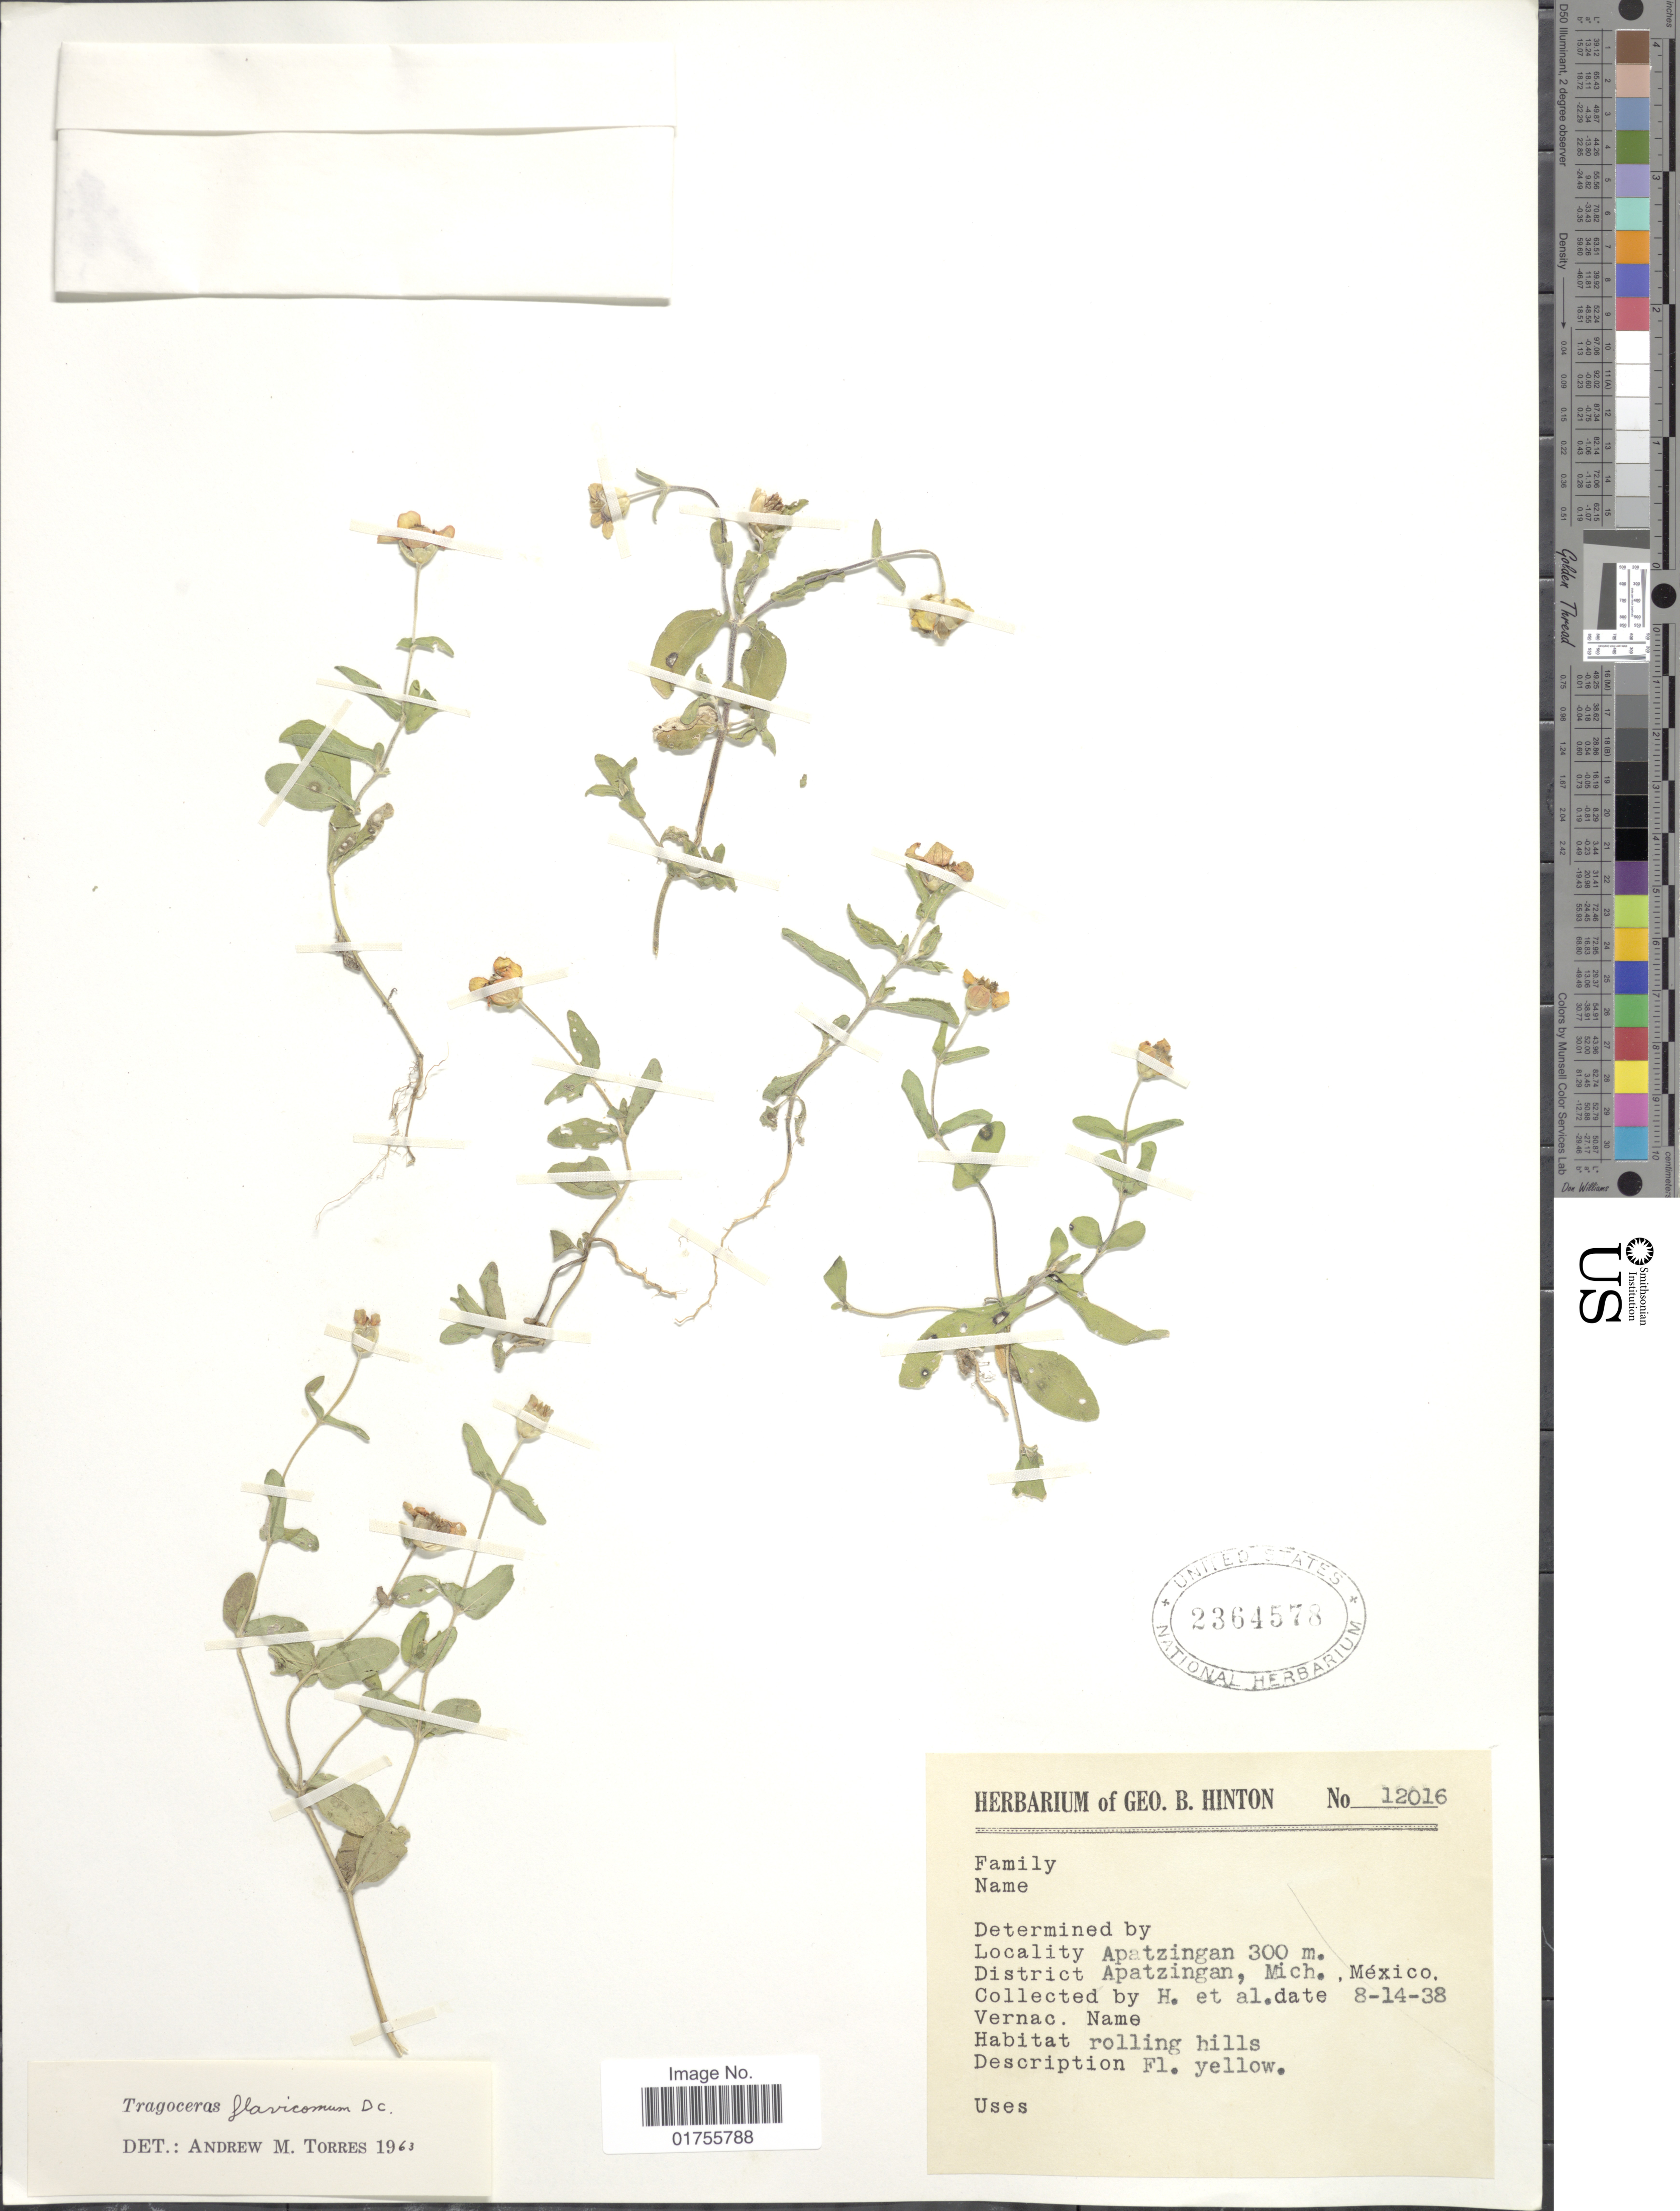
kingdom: Plantae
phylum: Tracheophyta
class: Magnoliopsida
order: Asterales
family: Asteraceae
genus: Tragoceros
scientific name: Tragoceros flavicomum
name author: DC.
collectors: G. B. Hinton & et al.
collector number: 12016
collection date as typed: Transcribed d/m/y: 14/8/38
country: Mexico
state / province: Michoacán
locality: Apatzingan, District Apatzingan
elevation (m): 300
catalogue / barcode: US 2364578